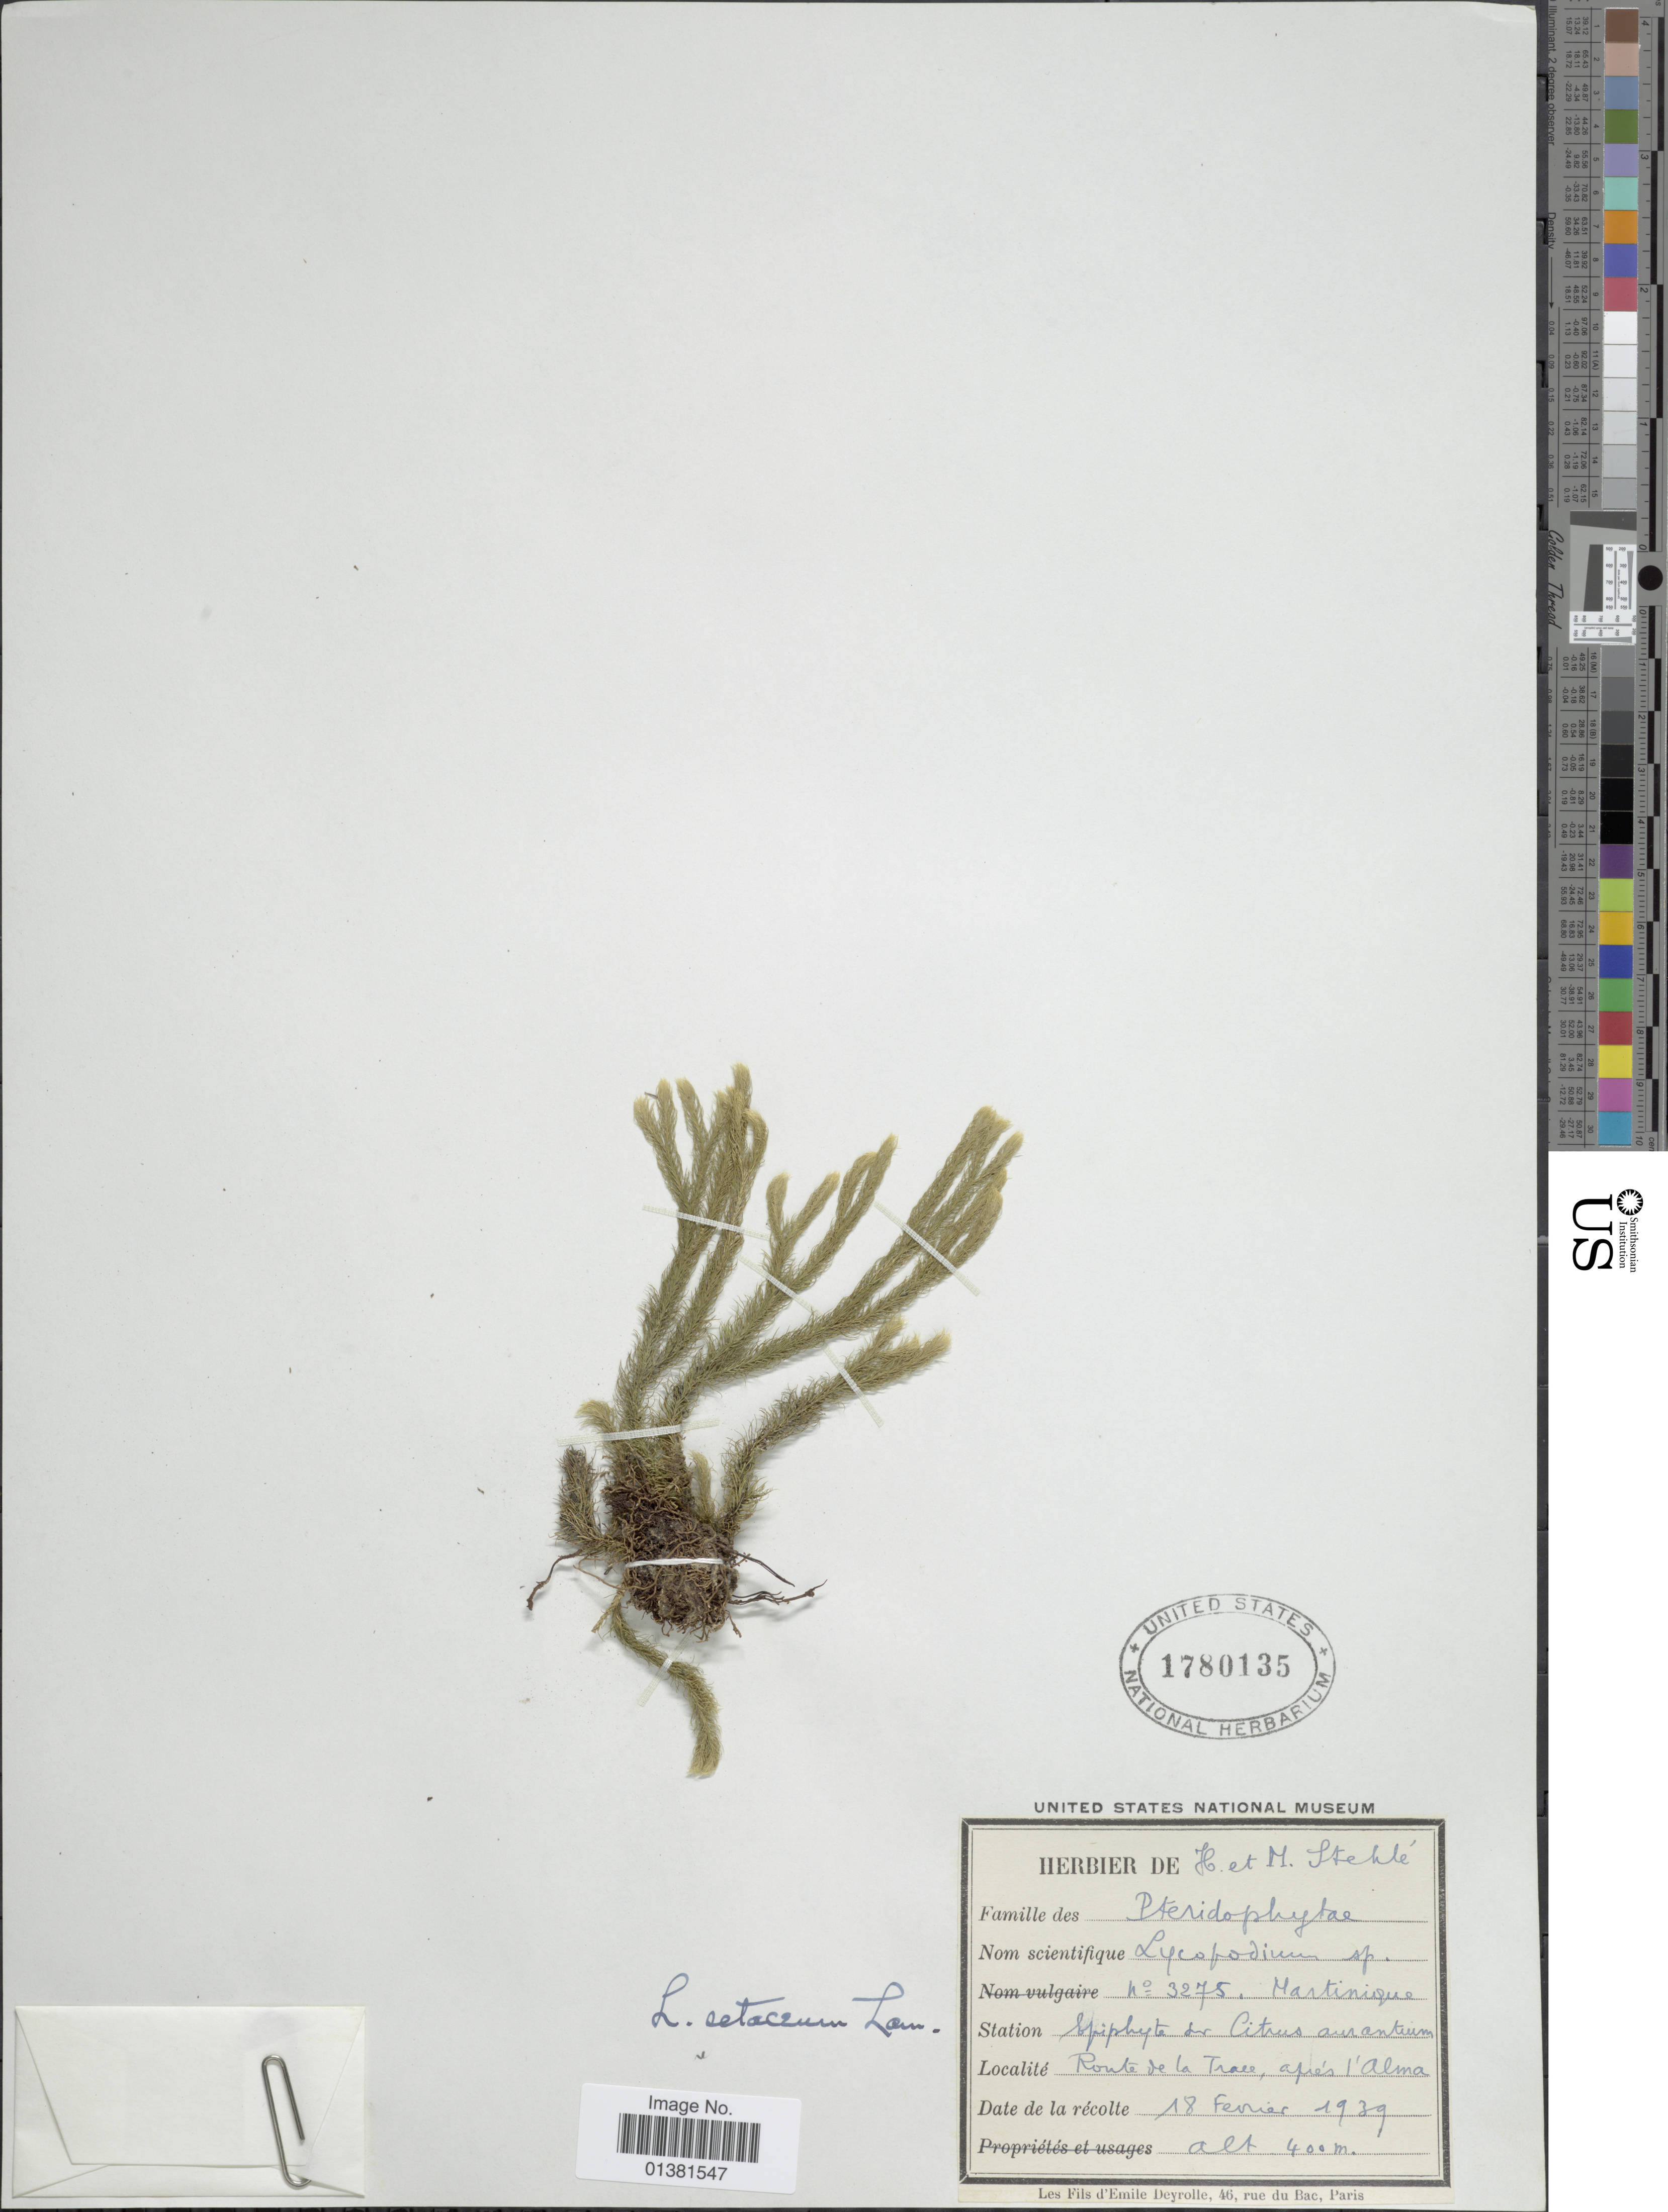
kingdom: Plantae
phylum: Tracheophyta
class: Lycopodiopsida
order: Lycopodiales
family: Lycopodiaceae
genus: Phlegmariurus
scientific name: Phlegmariurus filiformis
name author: (Sw.) W.H. Wagner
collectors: H. Stehlé & M. Stehlé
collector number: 3275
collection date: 1939-02-18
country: Martinique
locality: Route de la Trace, aprés l' Alma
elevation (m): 400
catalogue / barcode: US 1780135